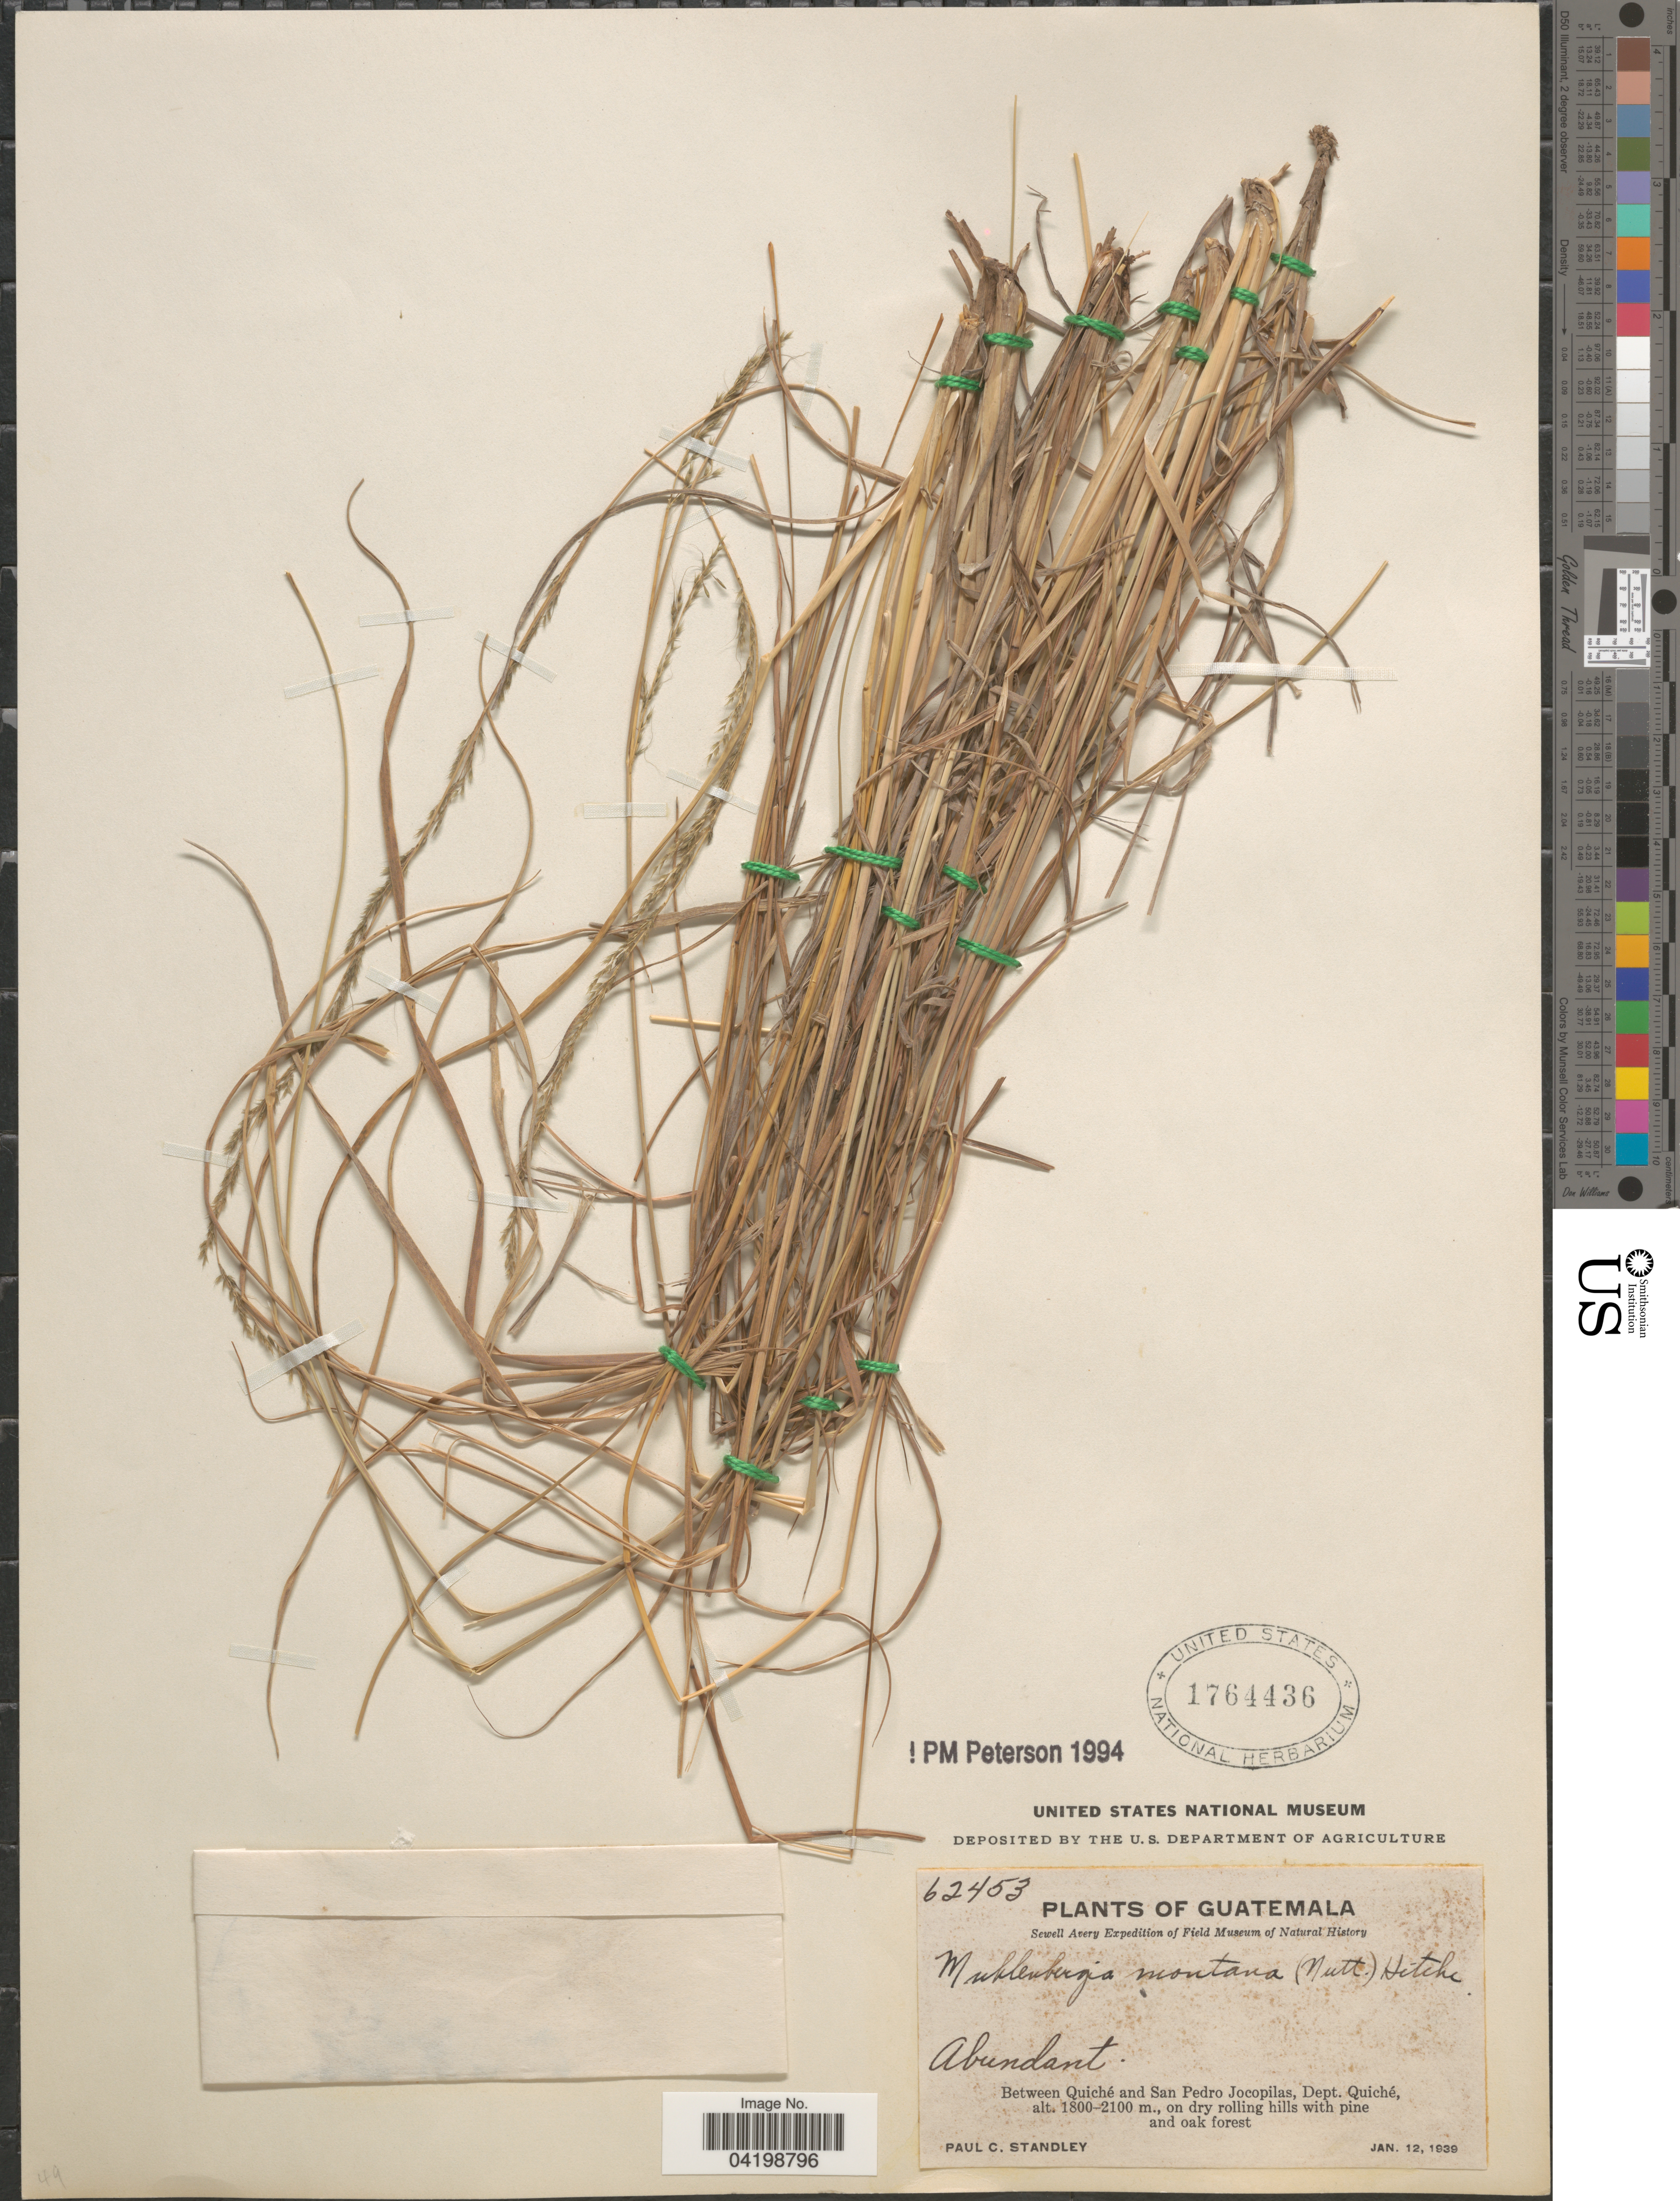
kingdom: Plantae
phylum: Tracheophyta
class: Liliopsida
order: Poales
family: Poaceae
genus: Muhlenbergia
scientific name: Muhlenbergia montana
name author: (Nutt.) Hitchc.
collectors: P. C. Standley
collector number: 62453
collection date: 1939-01-12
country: Guatemala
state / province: El Quiche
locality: Sewell Avery Expedition of Field Museum of Natural History. Between Quiché and San Pedro Jocopilas, Dept. Quiché.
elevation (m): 1800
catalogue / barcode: US 1764436